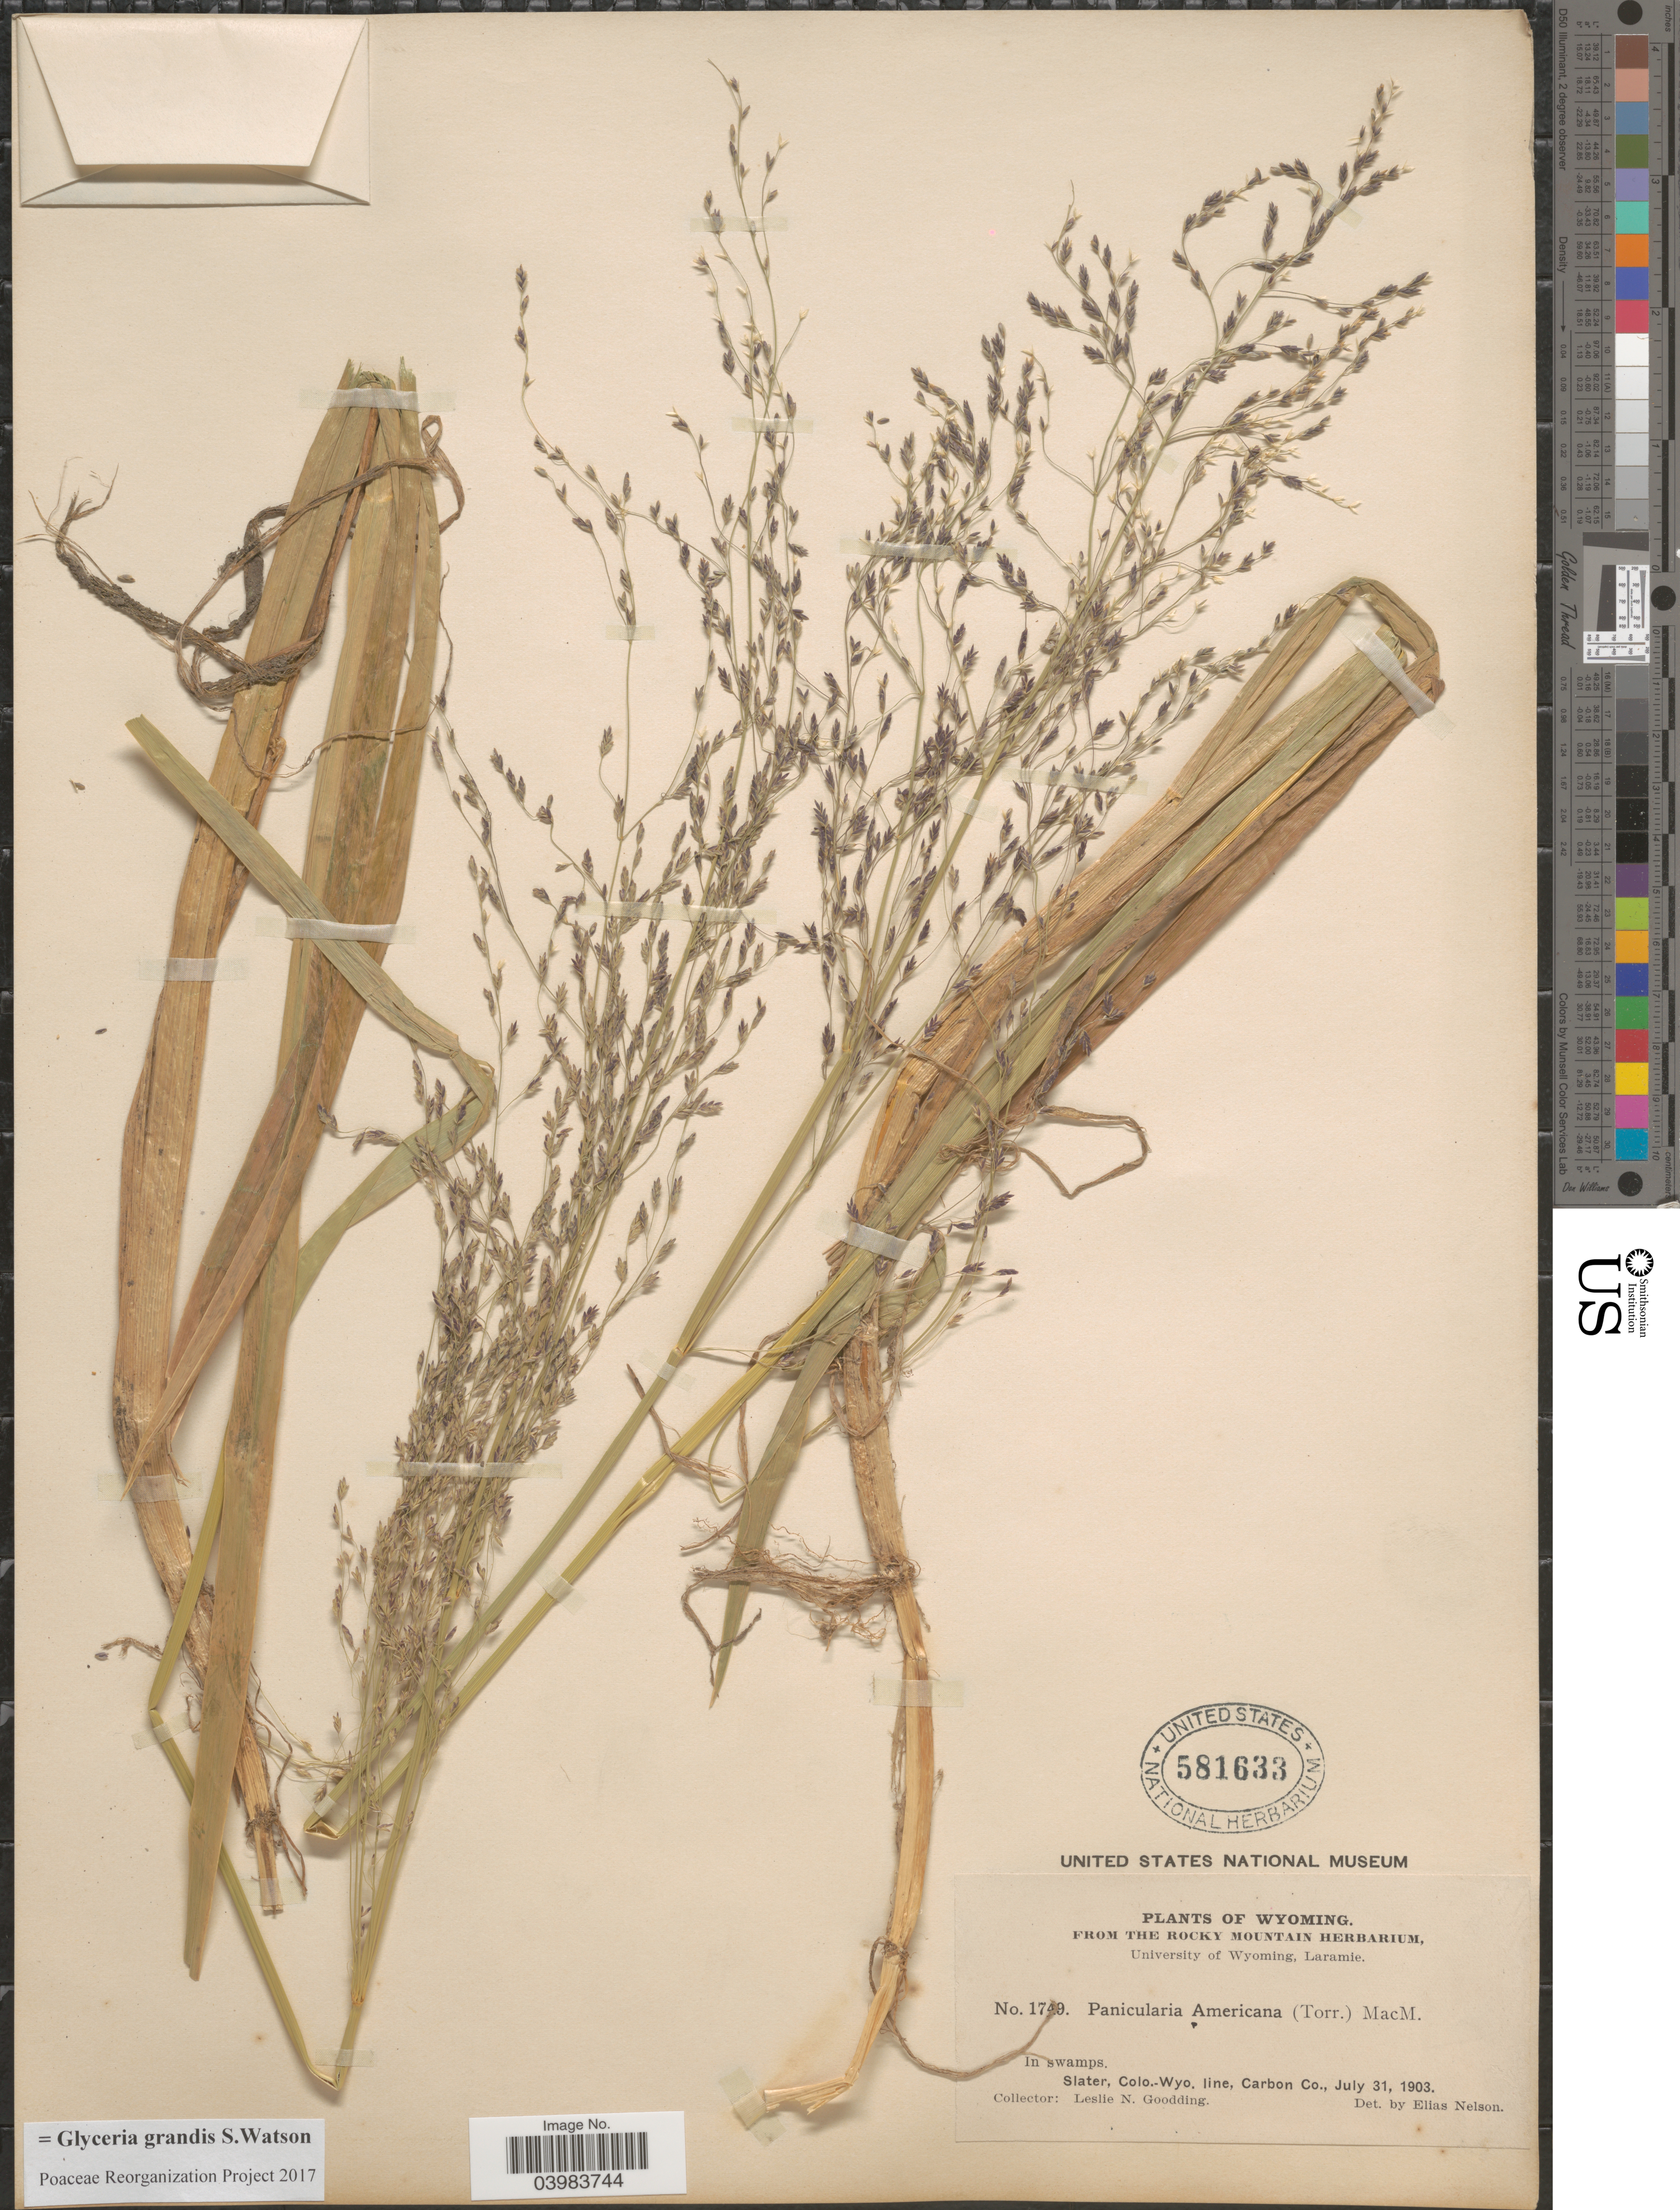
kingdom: Plantae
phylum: Tracheophyta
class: Liliopsida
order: Poales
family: Poaceae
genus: Glyceria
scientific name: Glyceria grandis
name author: S. Watson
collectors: L. N. Goodding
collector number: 17!9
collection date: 1903-07-31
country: United States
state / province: Wyoming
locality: Slater, Colo.-Wyo. line, Carbon Co.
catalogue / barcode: US 581633